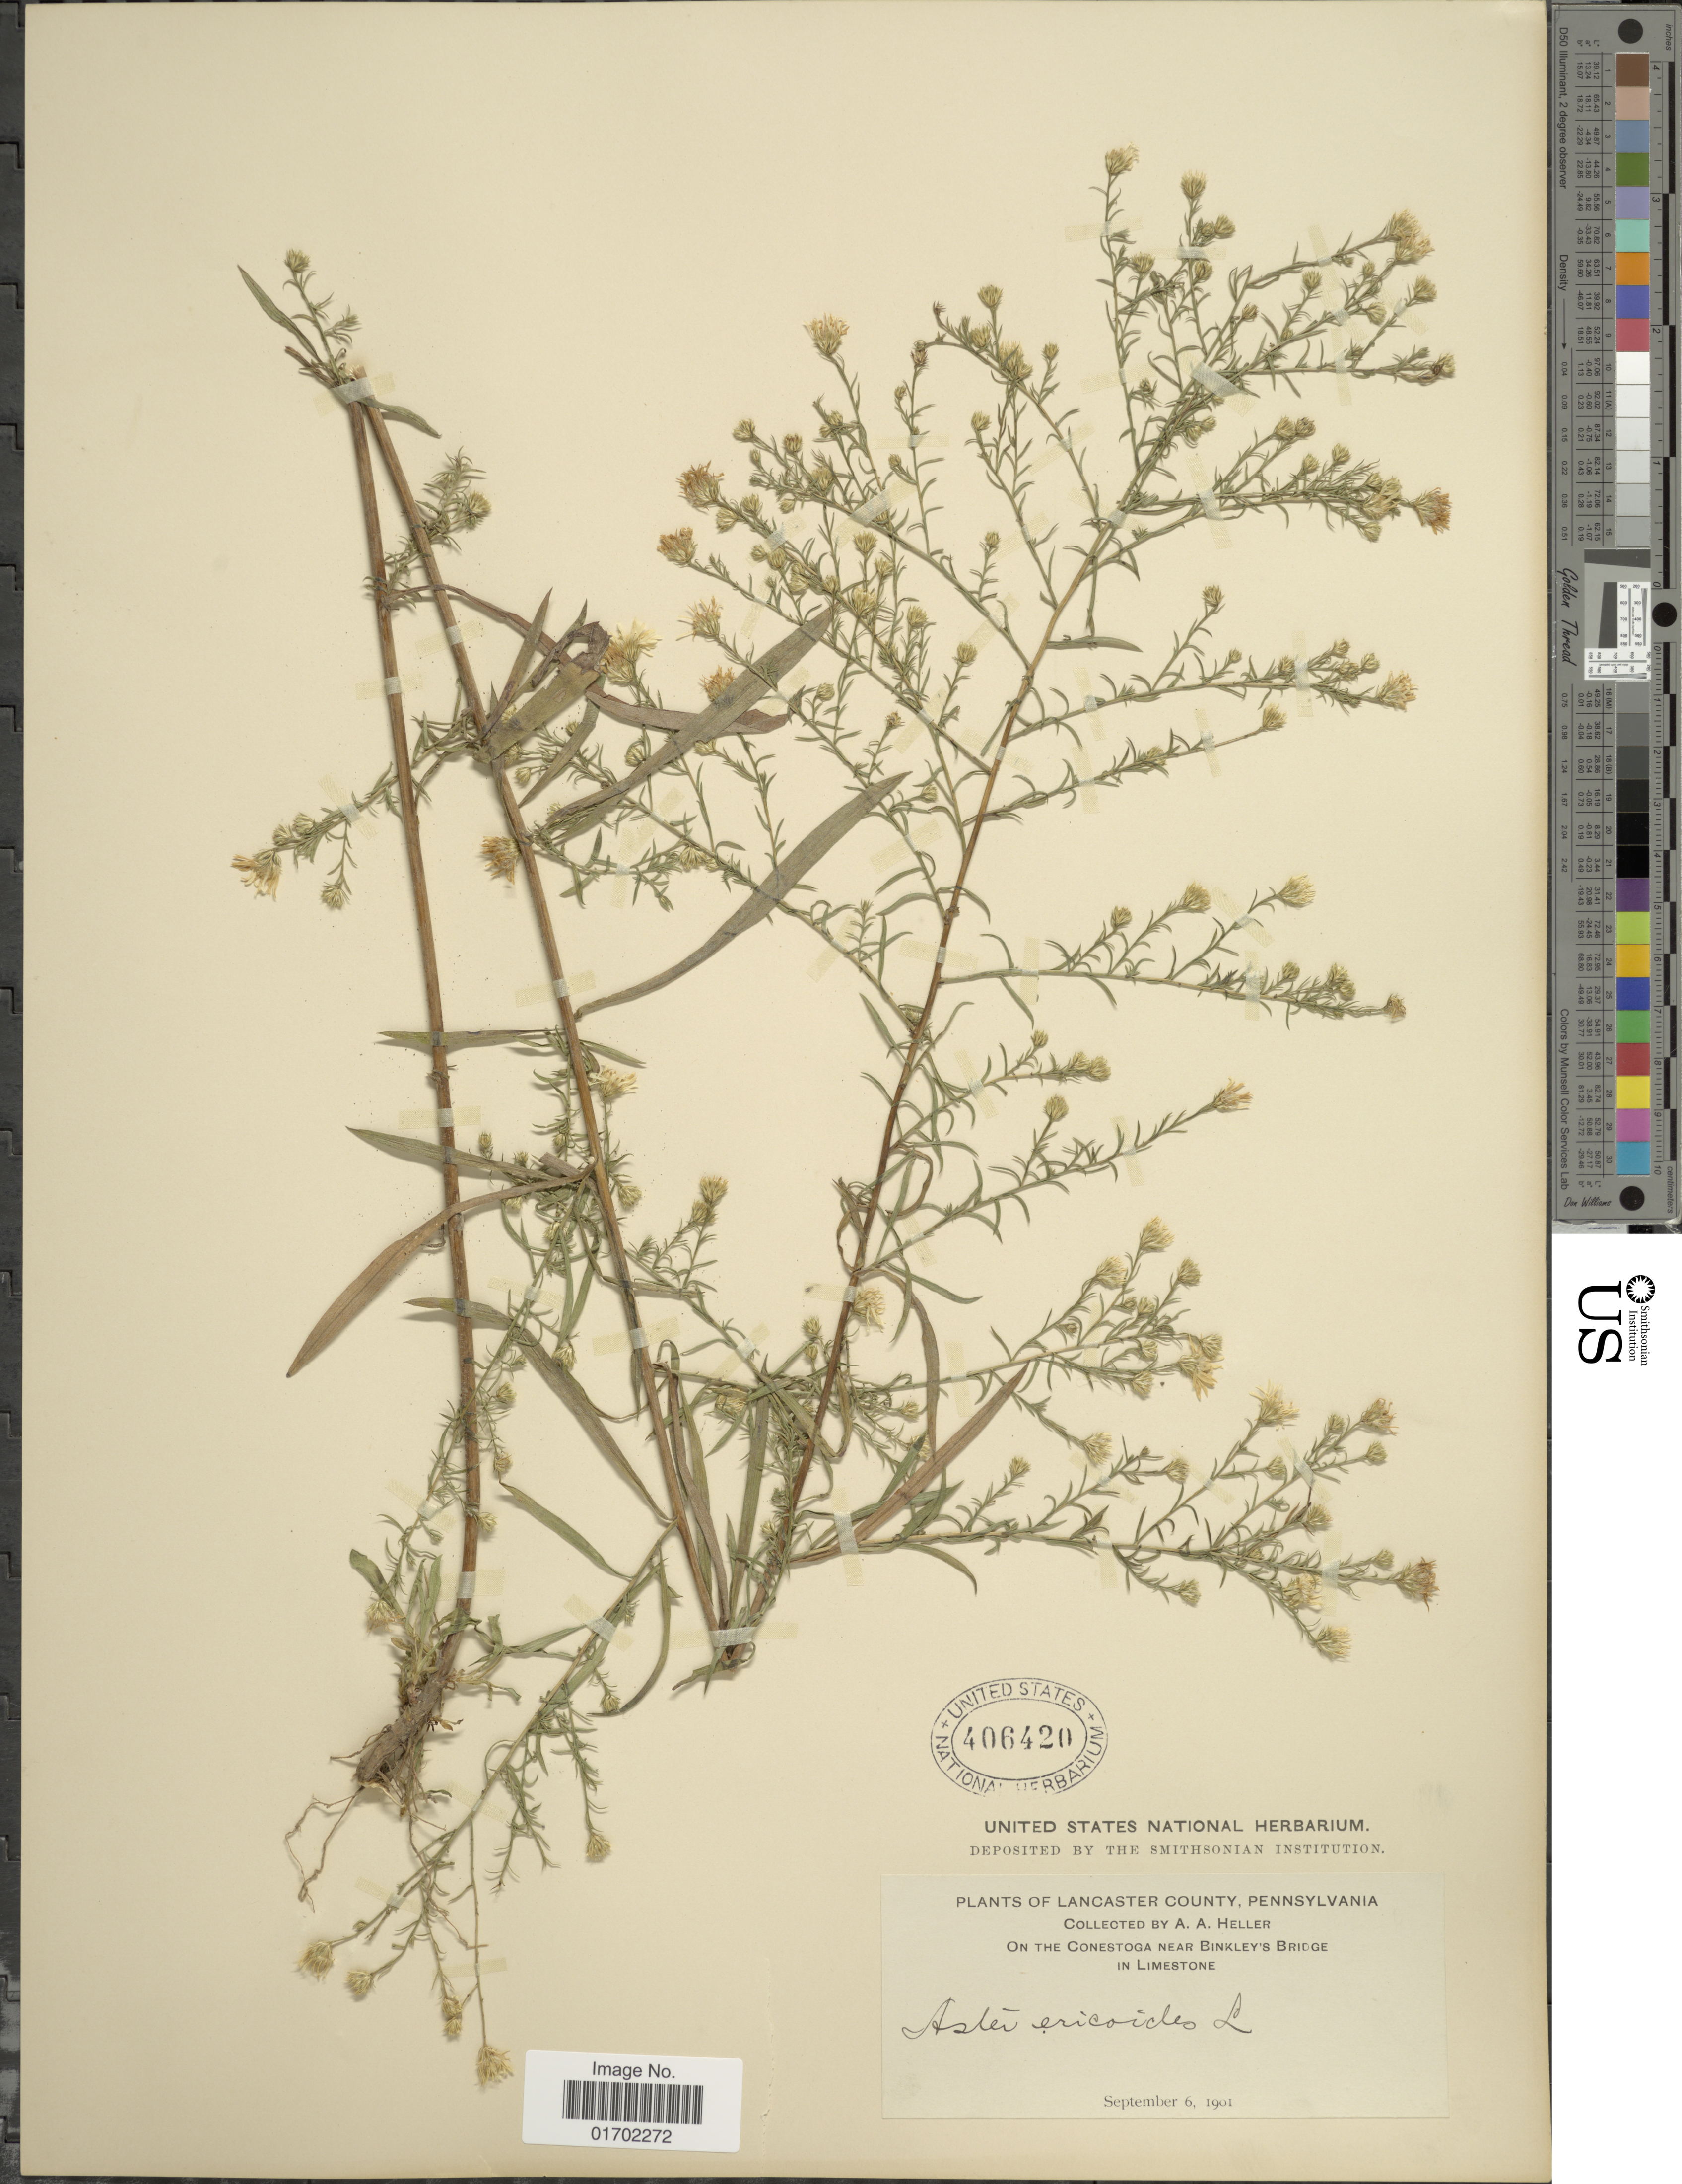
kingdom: Plantae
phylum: Tracheophyta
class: Magnoliopsida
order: Asterales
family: Asteraceae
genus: Symphyotrichum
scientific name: Symphyotrichum pilosum var. pilosum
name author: (Willd.) G.L. Nesom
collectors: A. A. Heller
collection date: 1901-09-06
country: United States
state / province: Pennsylvania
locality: Lancaster County, on the Conestoga near Binkley's Bridge in Limestone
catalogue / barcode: US 406420